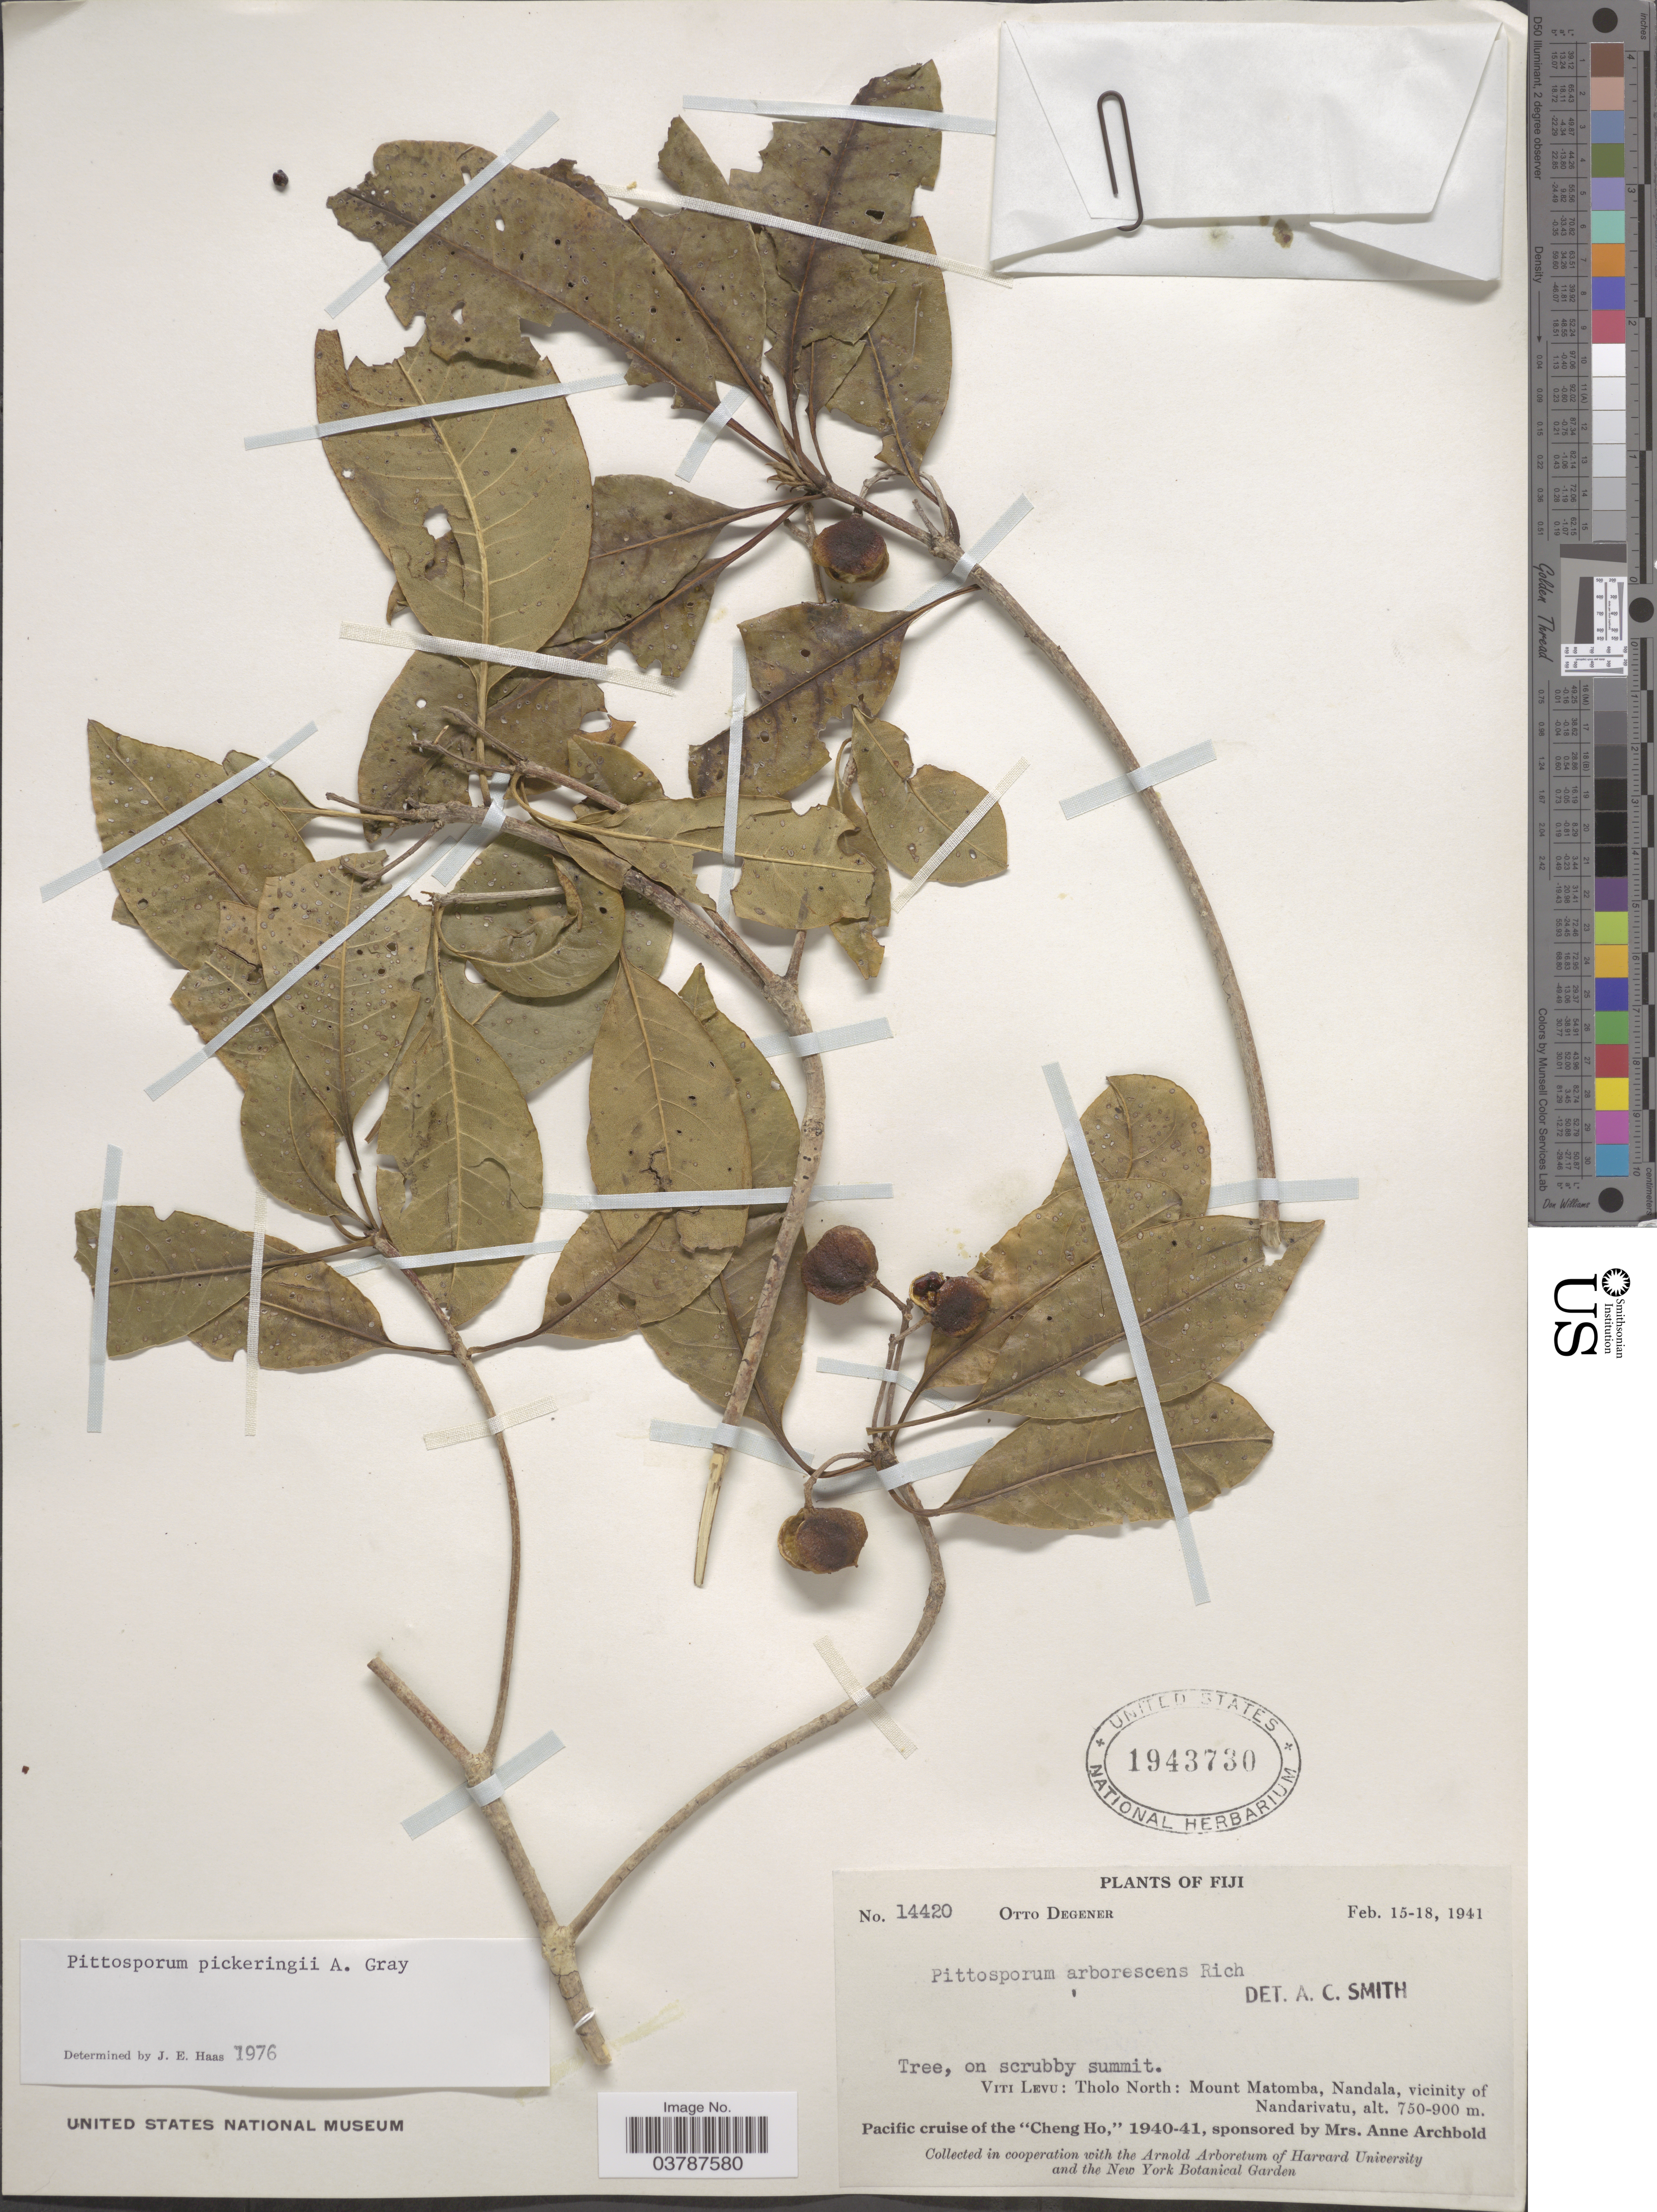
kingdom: Plantae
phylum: Tracheophyta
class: Magnoliopsida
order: Apiales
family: Pittosporaceae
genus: Pittosporum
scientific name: Pittosporum pickeringii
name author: A. Gray in Wilkes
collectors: O. Degener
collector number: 14420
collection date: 1941-02-15/1941-02-18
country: Fiji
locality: Viti Levu: Tholo North: Mount Matomba, Nandala, vicinity of Nandarivatu.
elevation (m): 750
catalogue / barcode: US 1943730